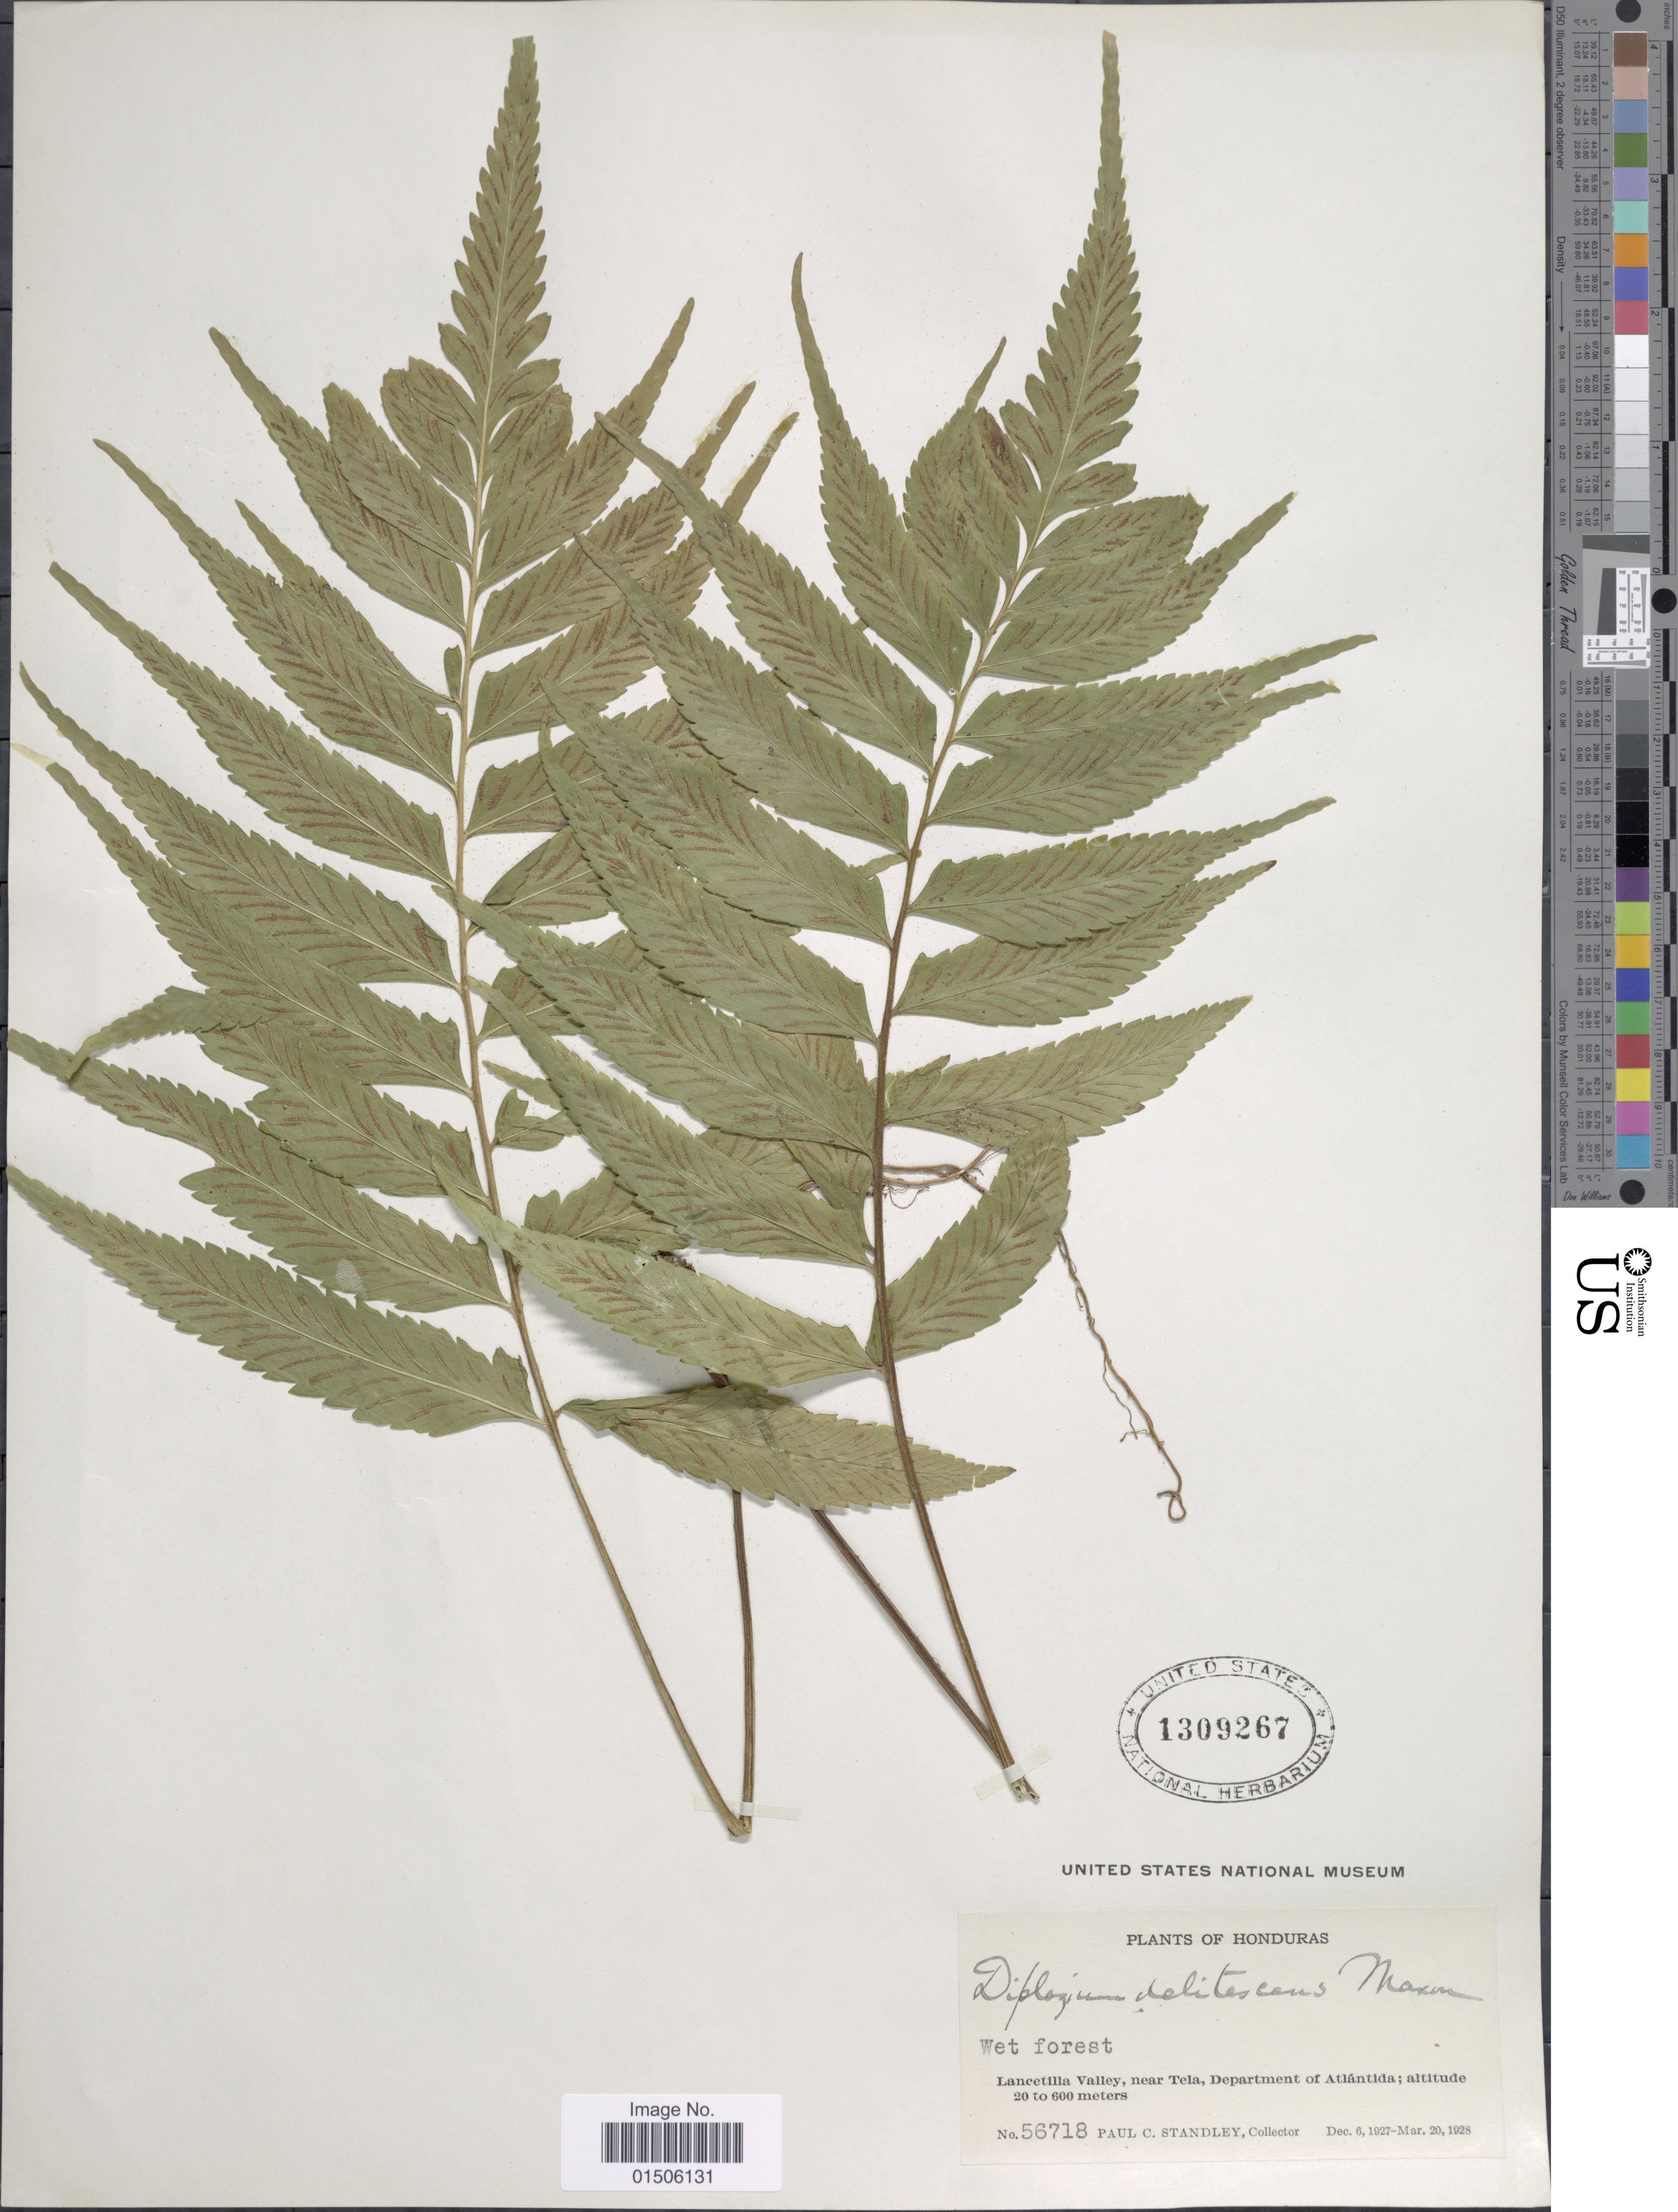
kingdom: Plantae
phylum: Tracheophyta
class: Polypodiopsida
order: Polypodiales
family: Aspleniaceae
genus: Asplenium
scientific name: Asplenium delitescens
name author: (Maxon) L.D. Gómez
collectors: P. C. Standley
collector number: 56718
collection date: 1927-12-06/1928-03-20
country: Honduras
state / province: Atlántida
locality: Wet forest, Lancetilla Valley, near Tela, Department of Atlántida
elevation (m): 20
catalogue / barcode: US 1309267